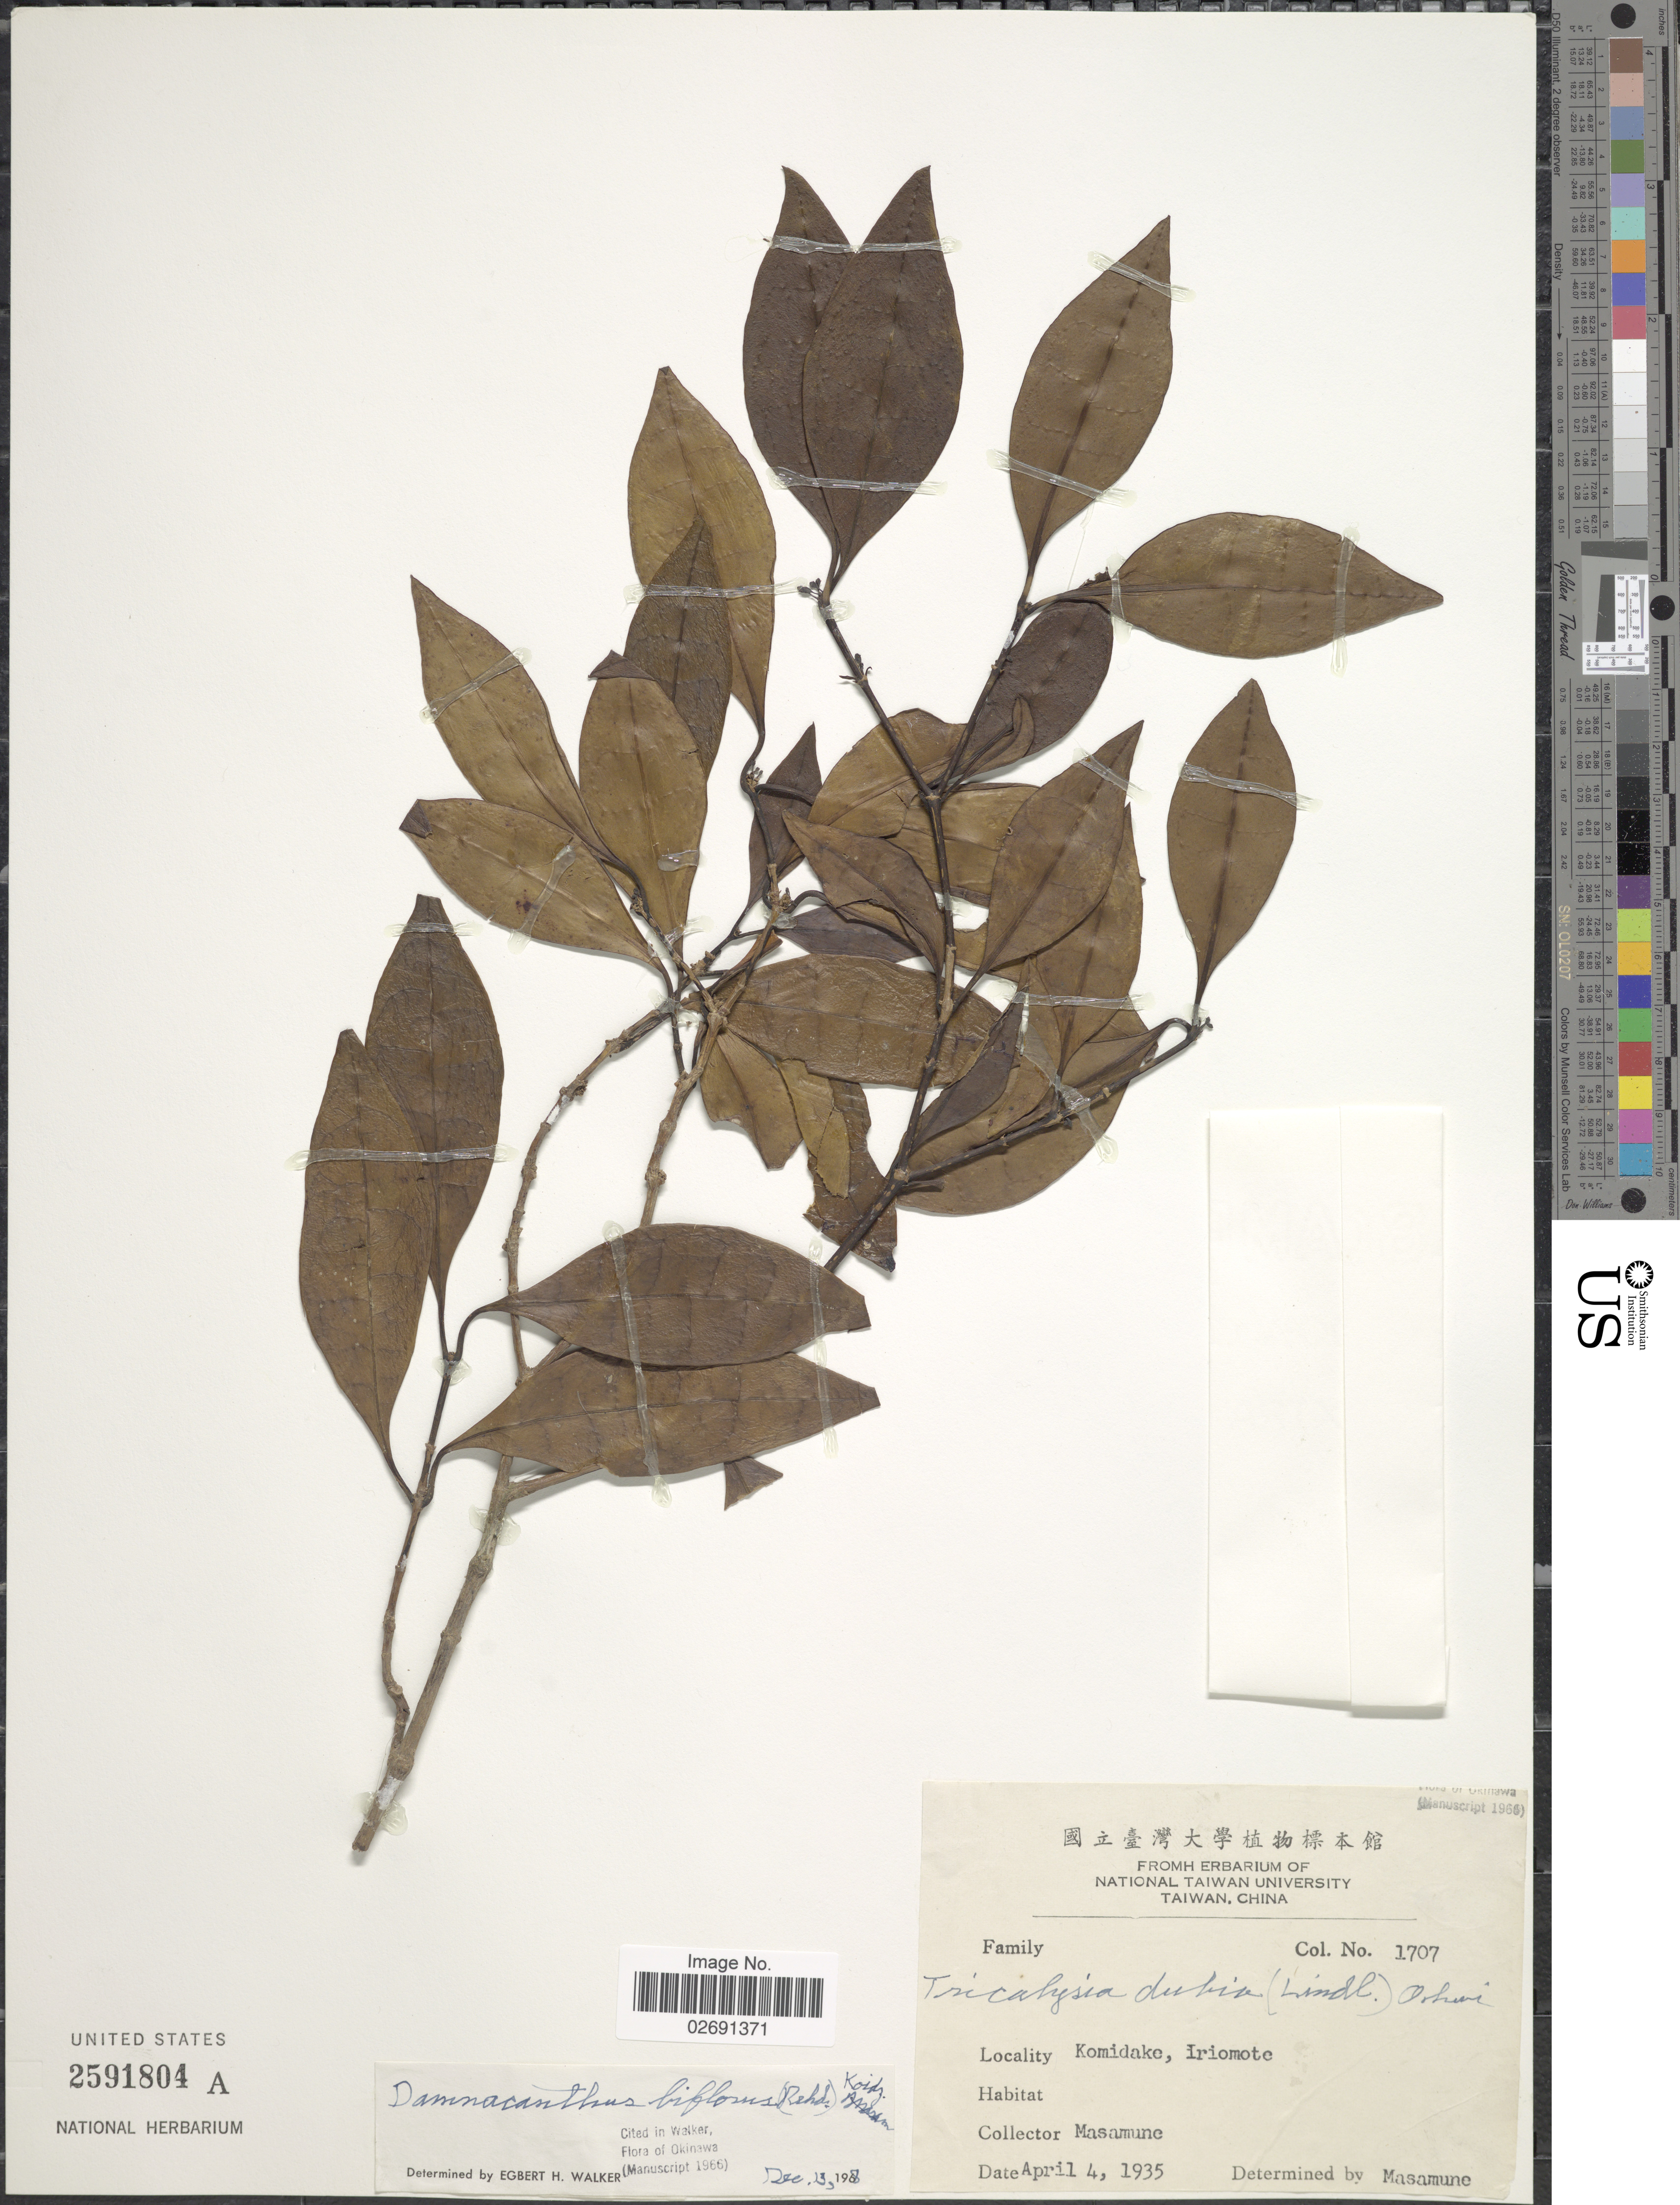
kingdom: Plantae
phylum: Tracheophyta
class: Magnoliopsida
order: Gentianales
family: Rubiaceae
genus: Damnacanthus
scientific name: Damnacanthus biflorus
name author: (Rehder) Masam.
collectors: -. Masamune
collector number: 1707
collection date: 1935-04-14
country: Japan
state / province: Okinawa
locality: Komidake, Iriomote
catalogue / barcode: US 2591804A